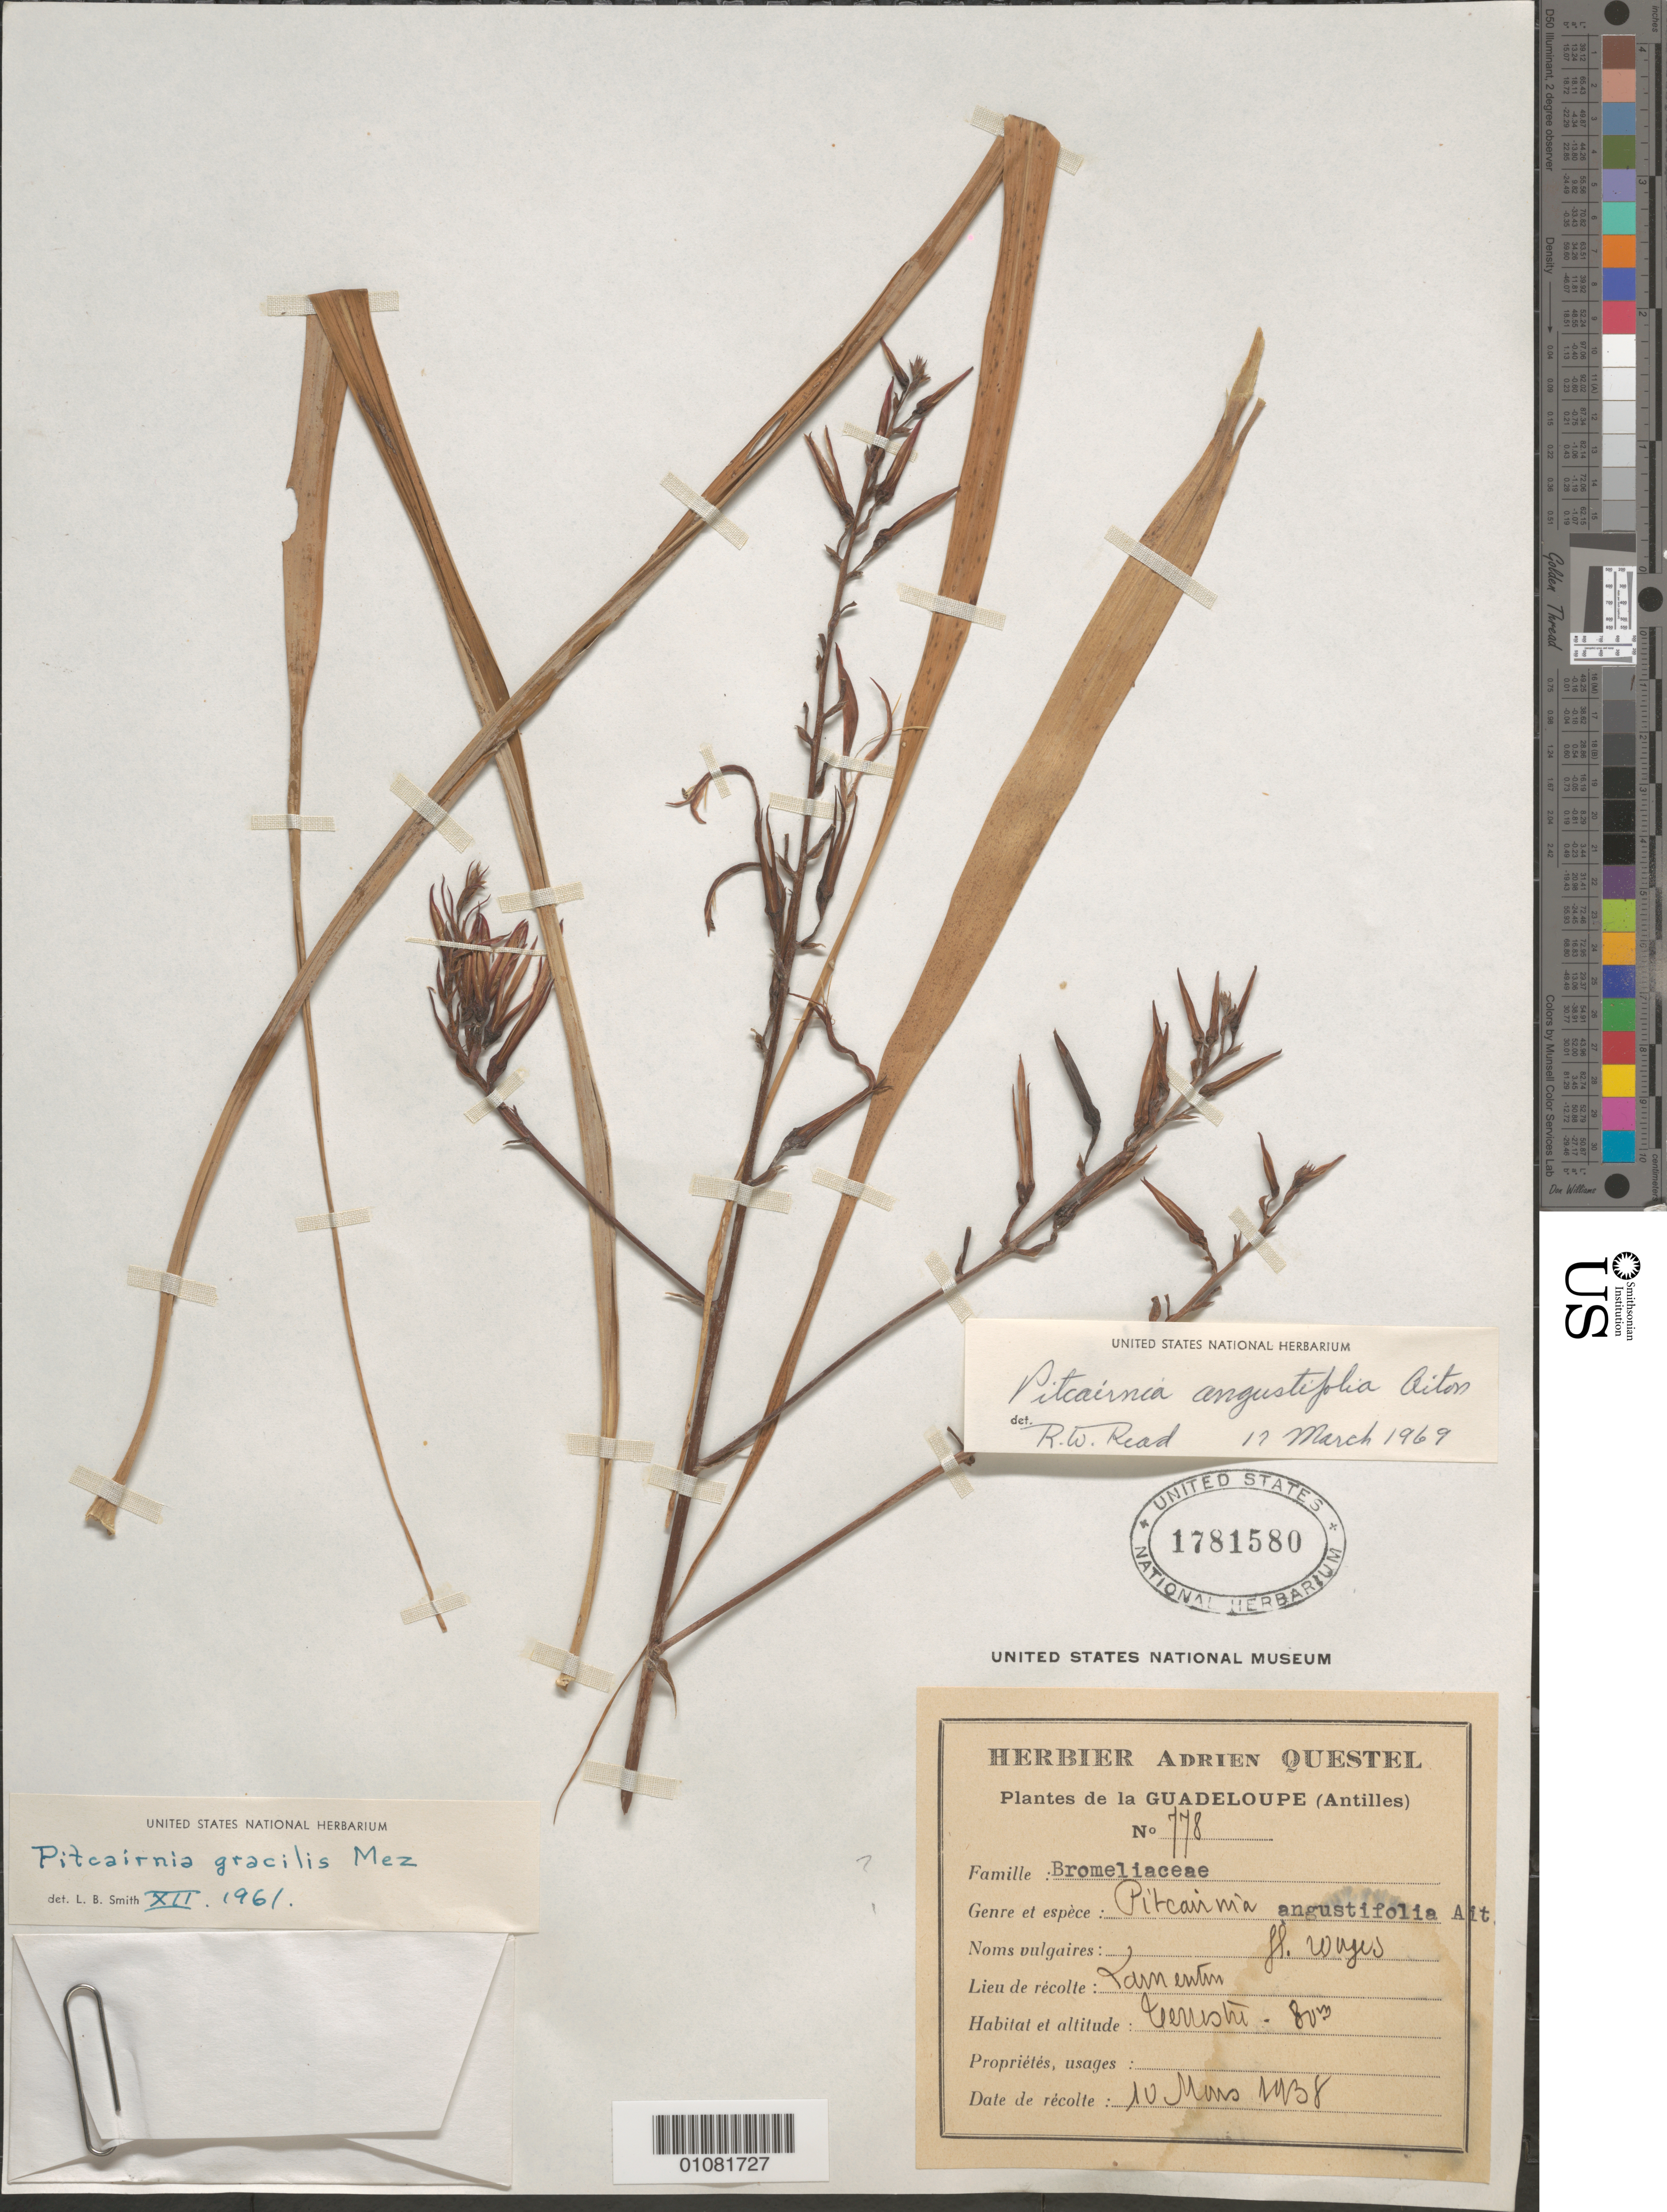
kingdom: Plantae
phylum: Tracheophyta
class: Liliopsida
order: Poales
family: Bromeliaceae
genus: Pitcairnia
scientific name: Pitcairnia angustifolia var. angustifolia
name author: Sol. ex Aiton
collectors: A. Questel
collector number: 778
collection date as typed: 10 Mar 1938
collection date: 1938-03-10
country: Guadeloupe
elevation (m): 80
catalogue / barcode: US 1781580